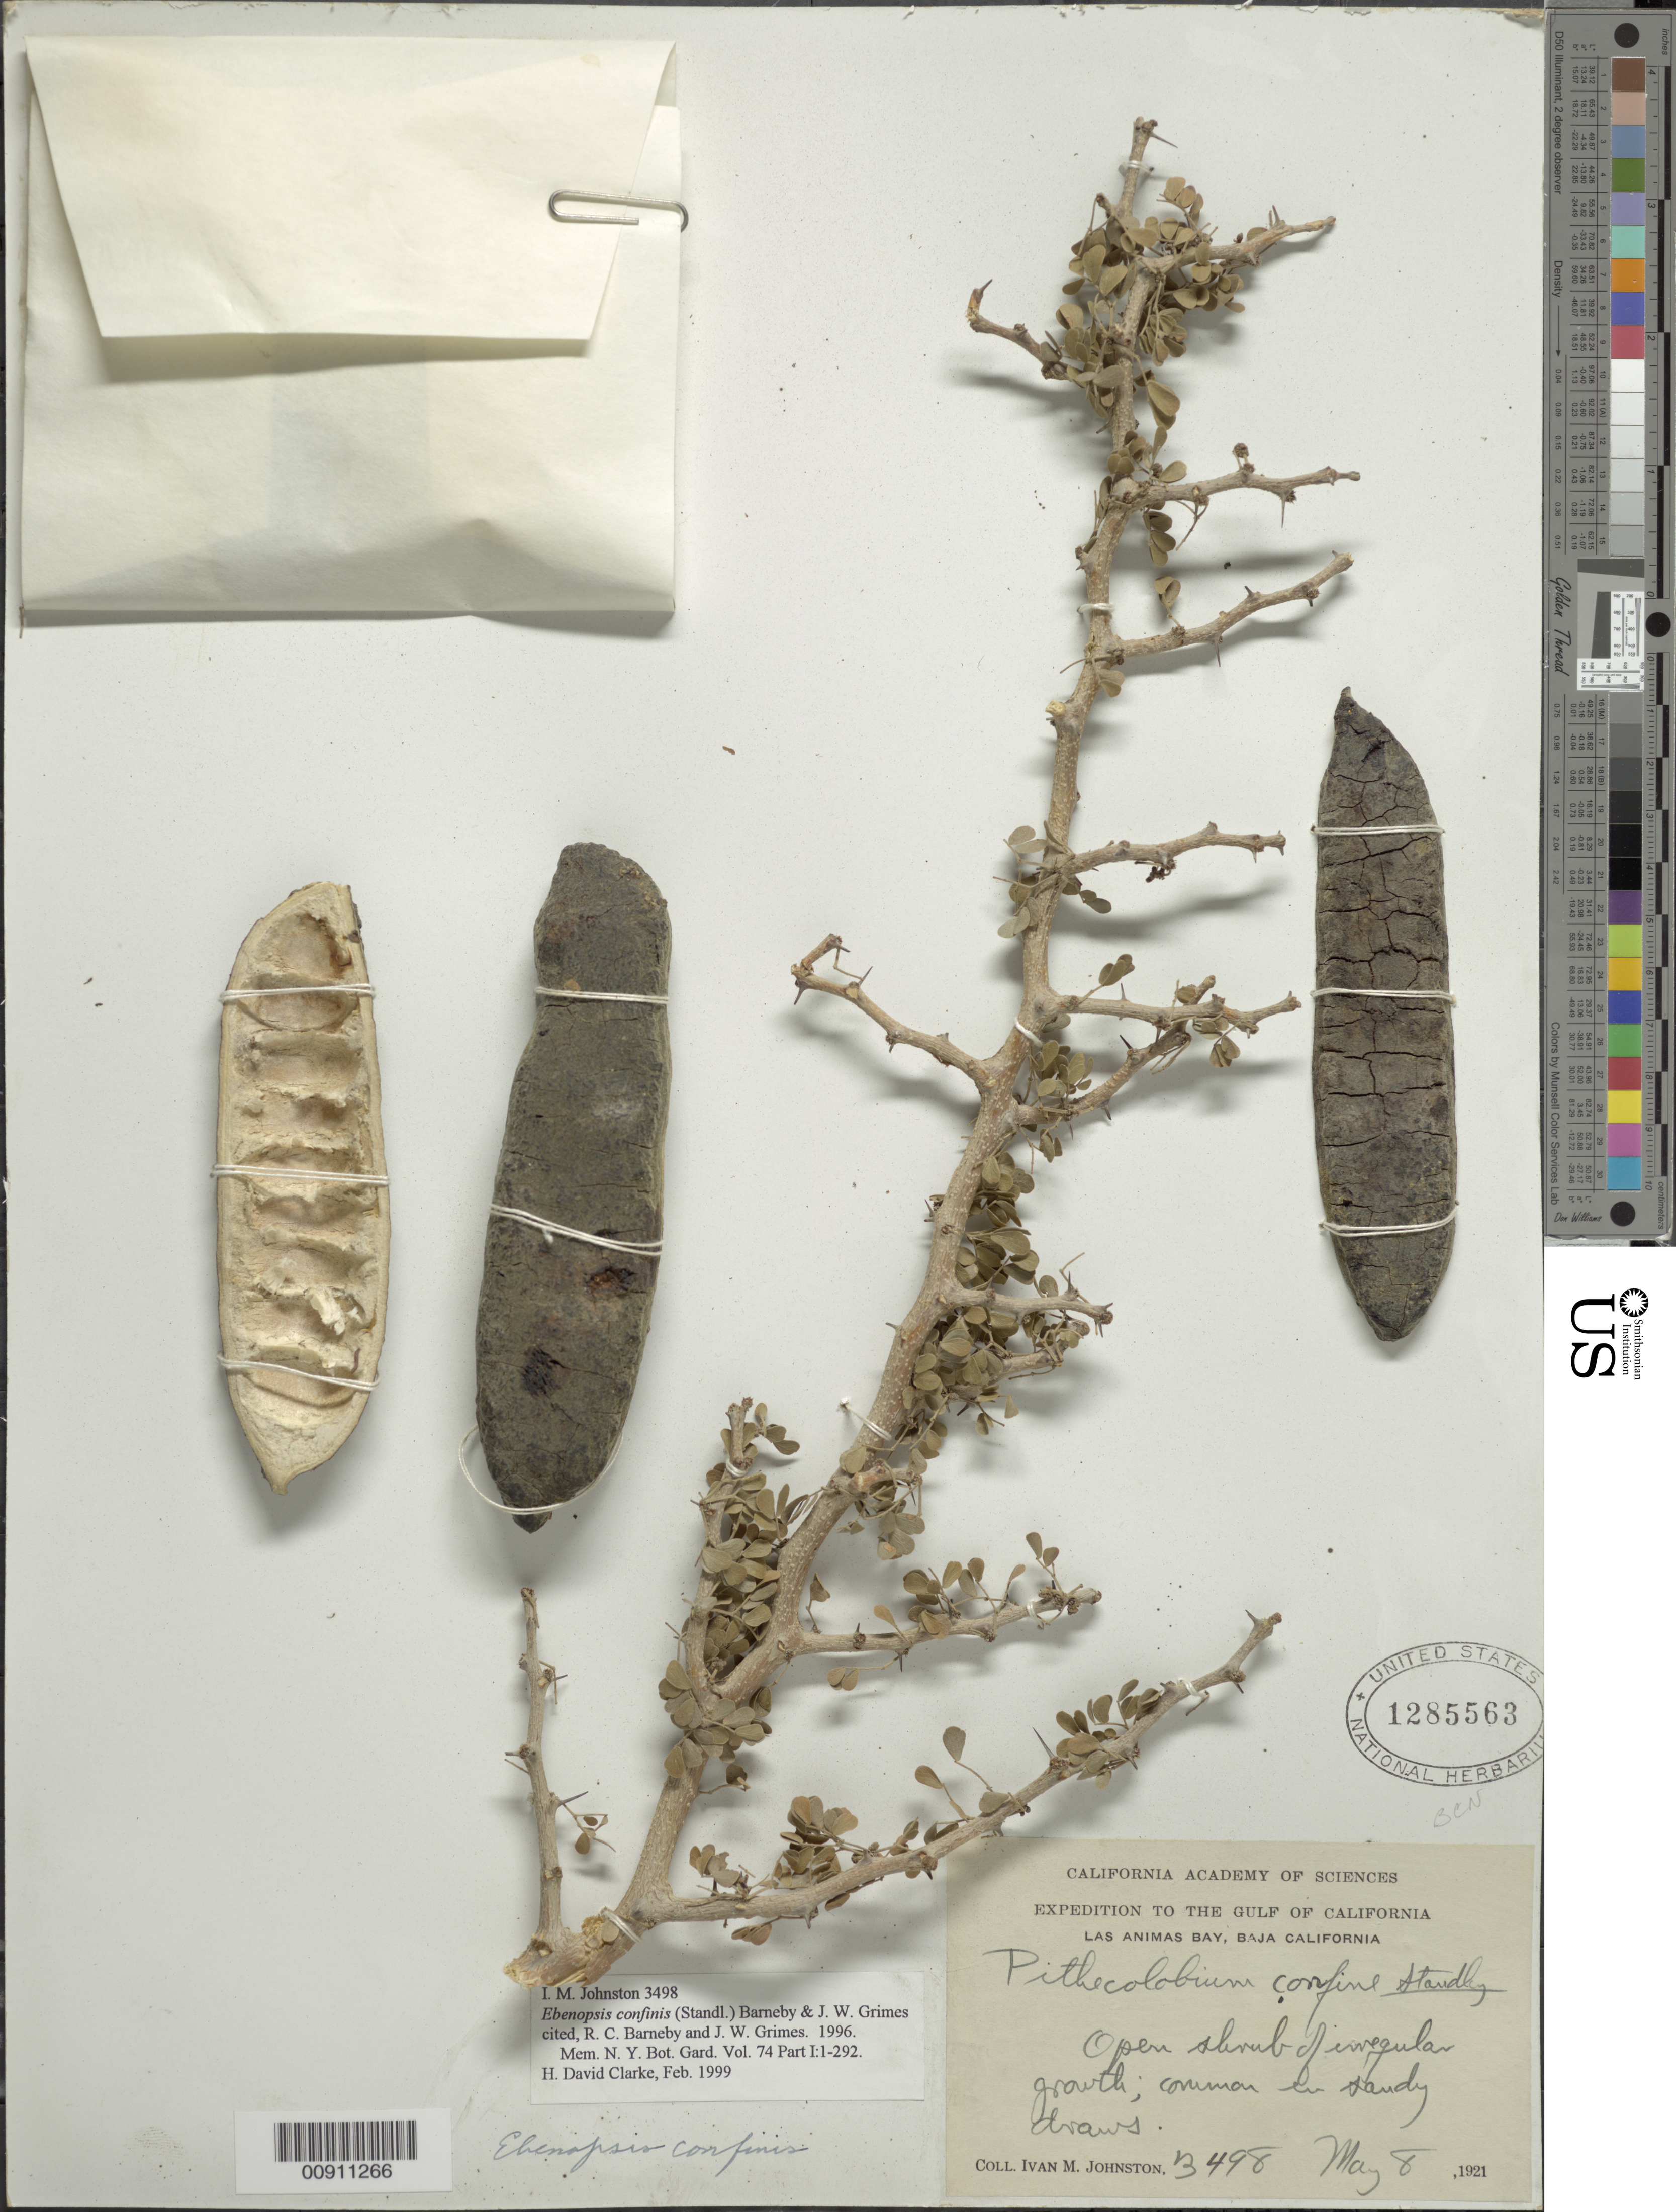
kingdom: Plantae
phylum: Tracheophyta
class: Magnoliopsida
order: Fabales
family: Fabaceae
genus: Ebenopsis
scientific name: Ebenopsis confinis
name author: (Standl.) Britton & Rose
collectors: I.M. Johnston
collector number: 3498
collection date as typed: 08 May 1921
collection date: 1921-05-08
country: Mexico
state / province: Baja California Norte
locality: Las Animas Bay, Baja California.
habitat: Common in sandy draws.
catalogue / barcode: US 1285563